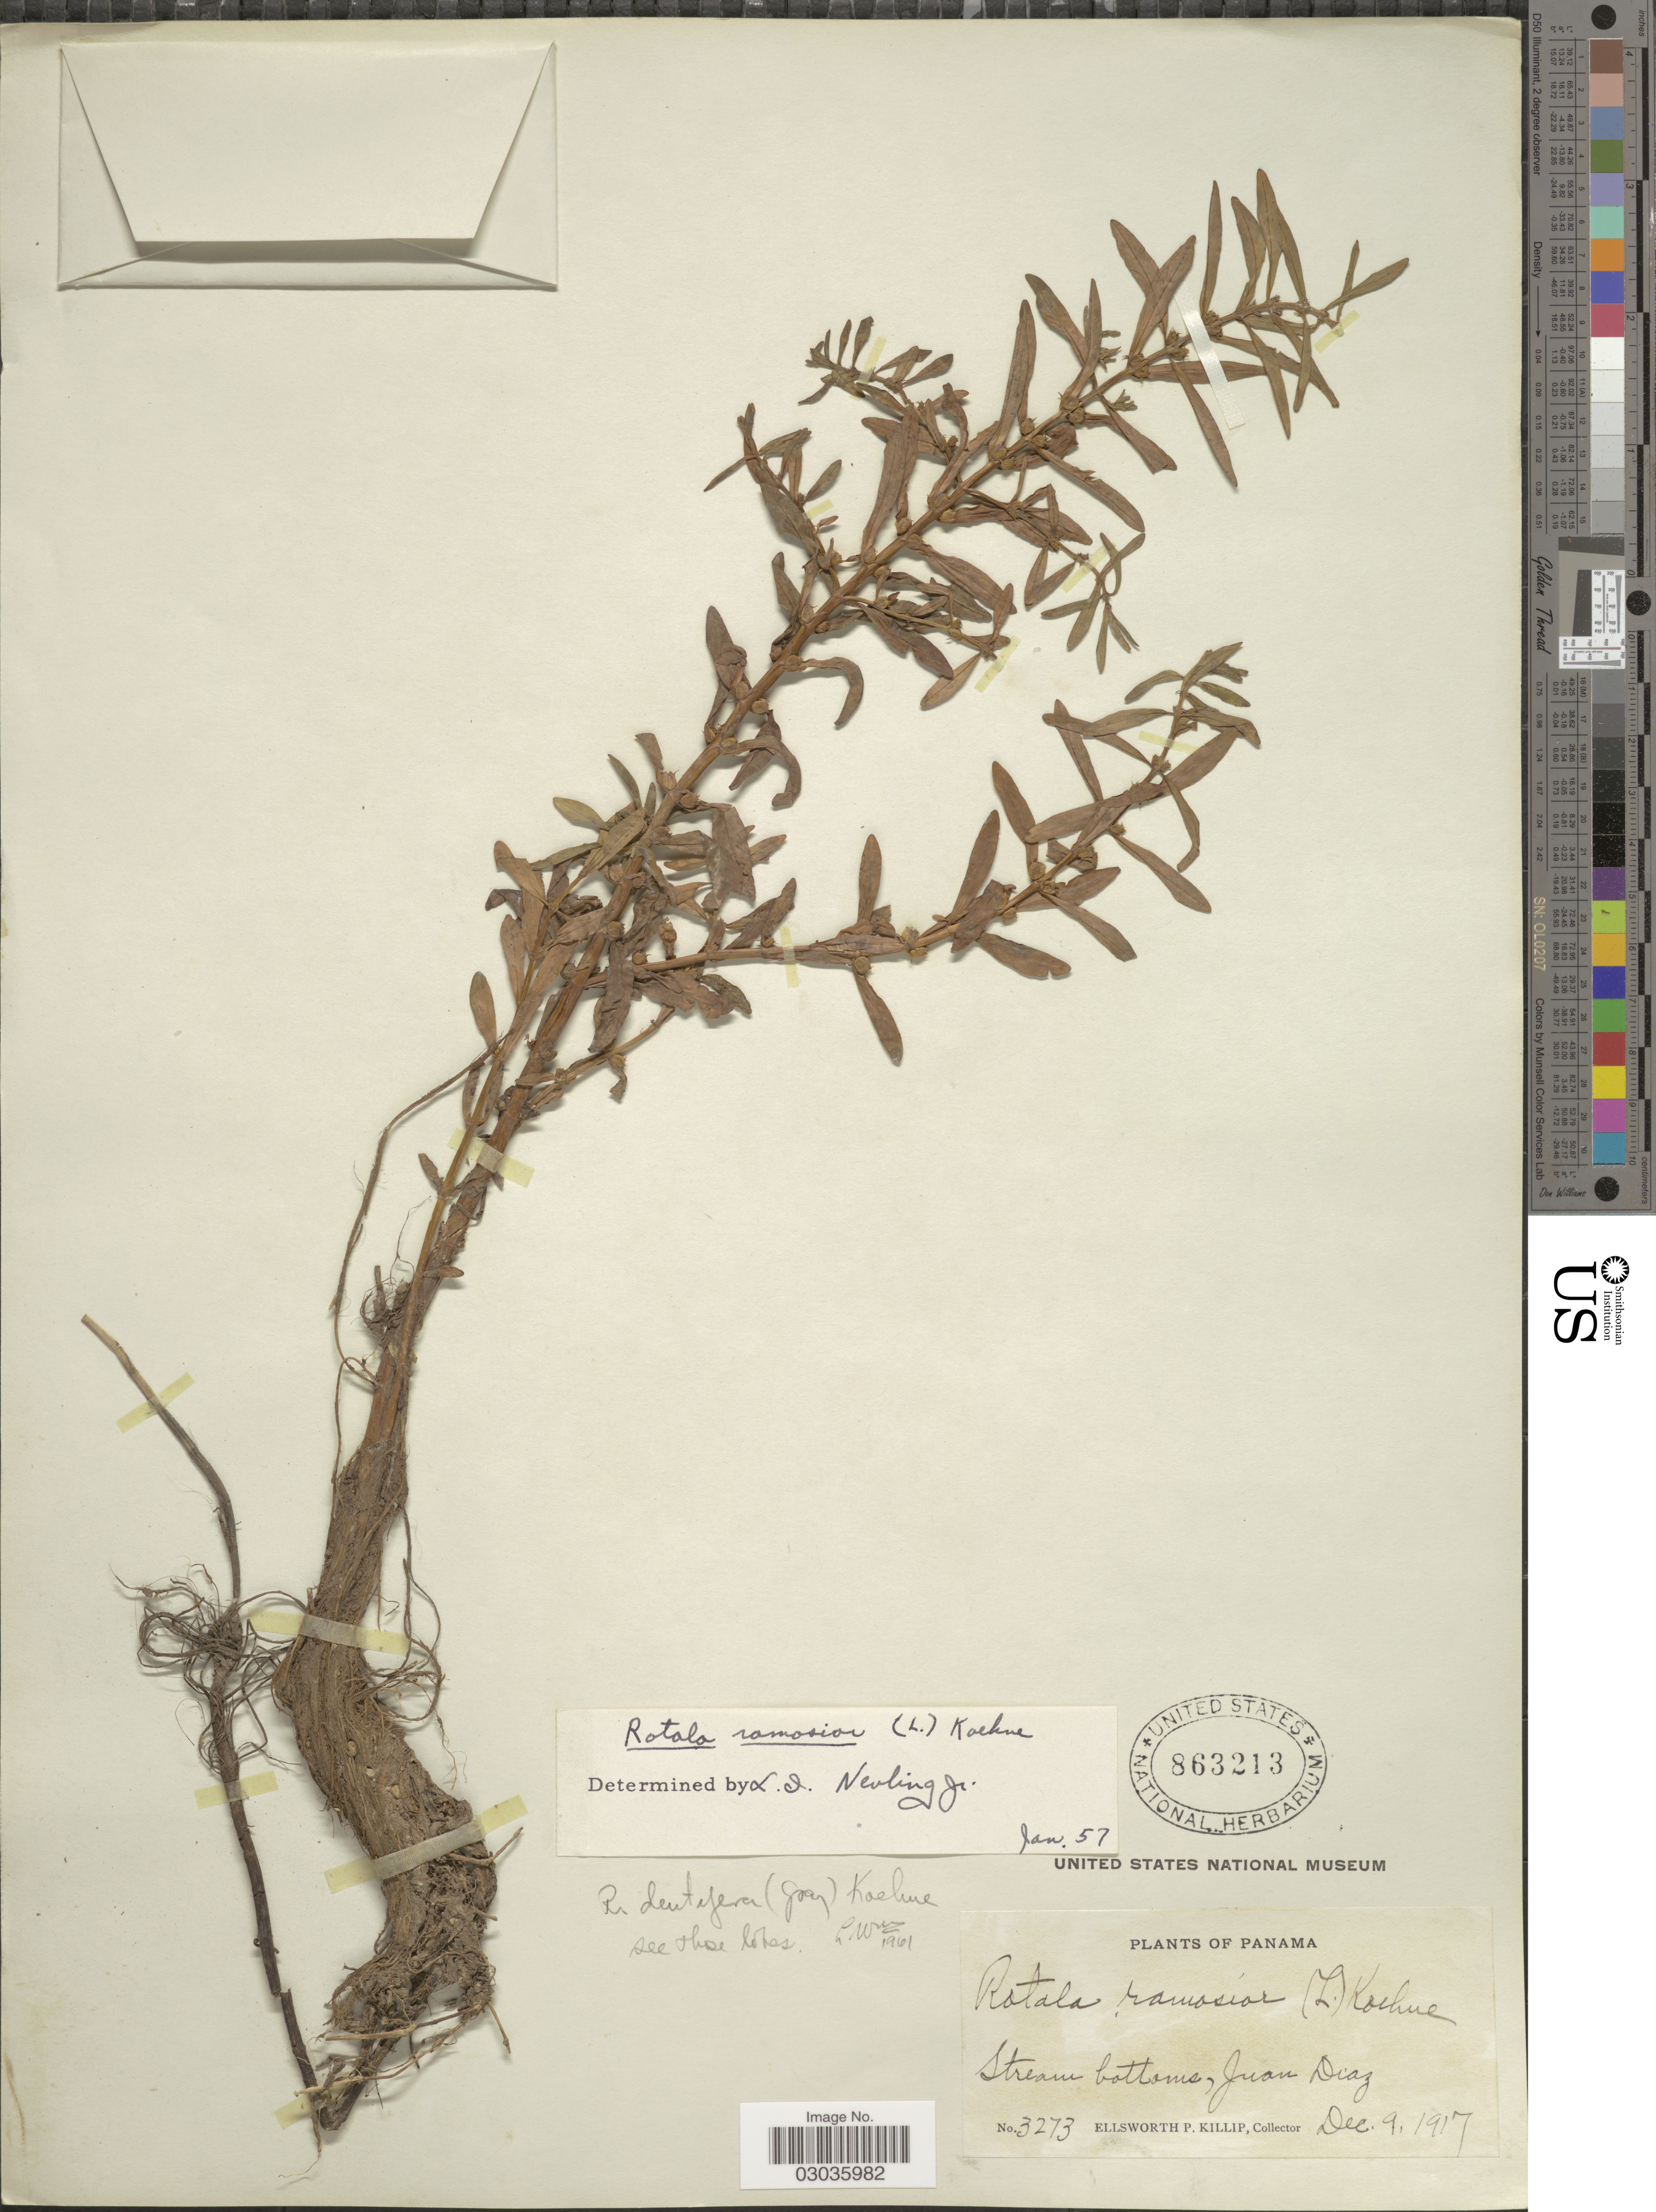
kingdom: Plantae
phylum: Tracheophyta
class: Magnoliopsida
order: Myrtales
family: Lythraceae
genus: Rotala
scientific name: Rotala dentifera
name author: (A. Gray) Koehne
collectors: E. P. Killip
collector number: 3273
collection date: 1917-12-09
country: Panama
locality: Stream bottoms, Juan Diaz.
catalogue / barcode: US 863213